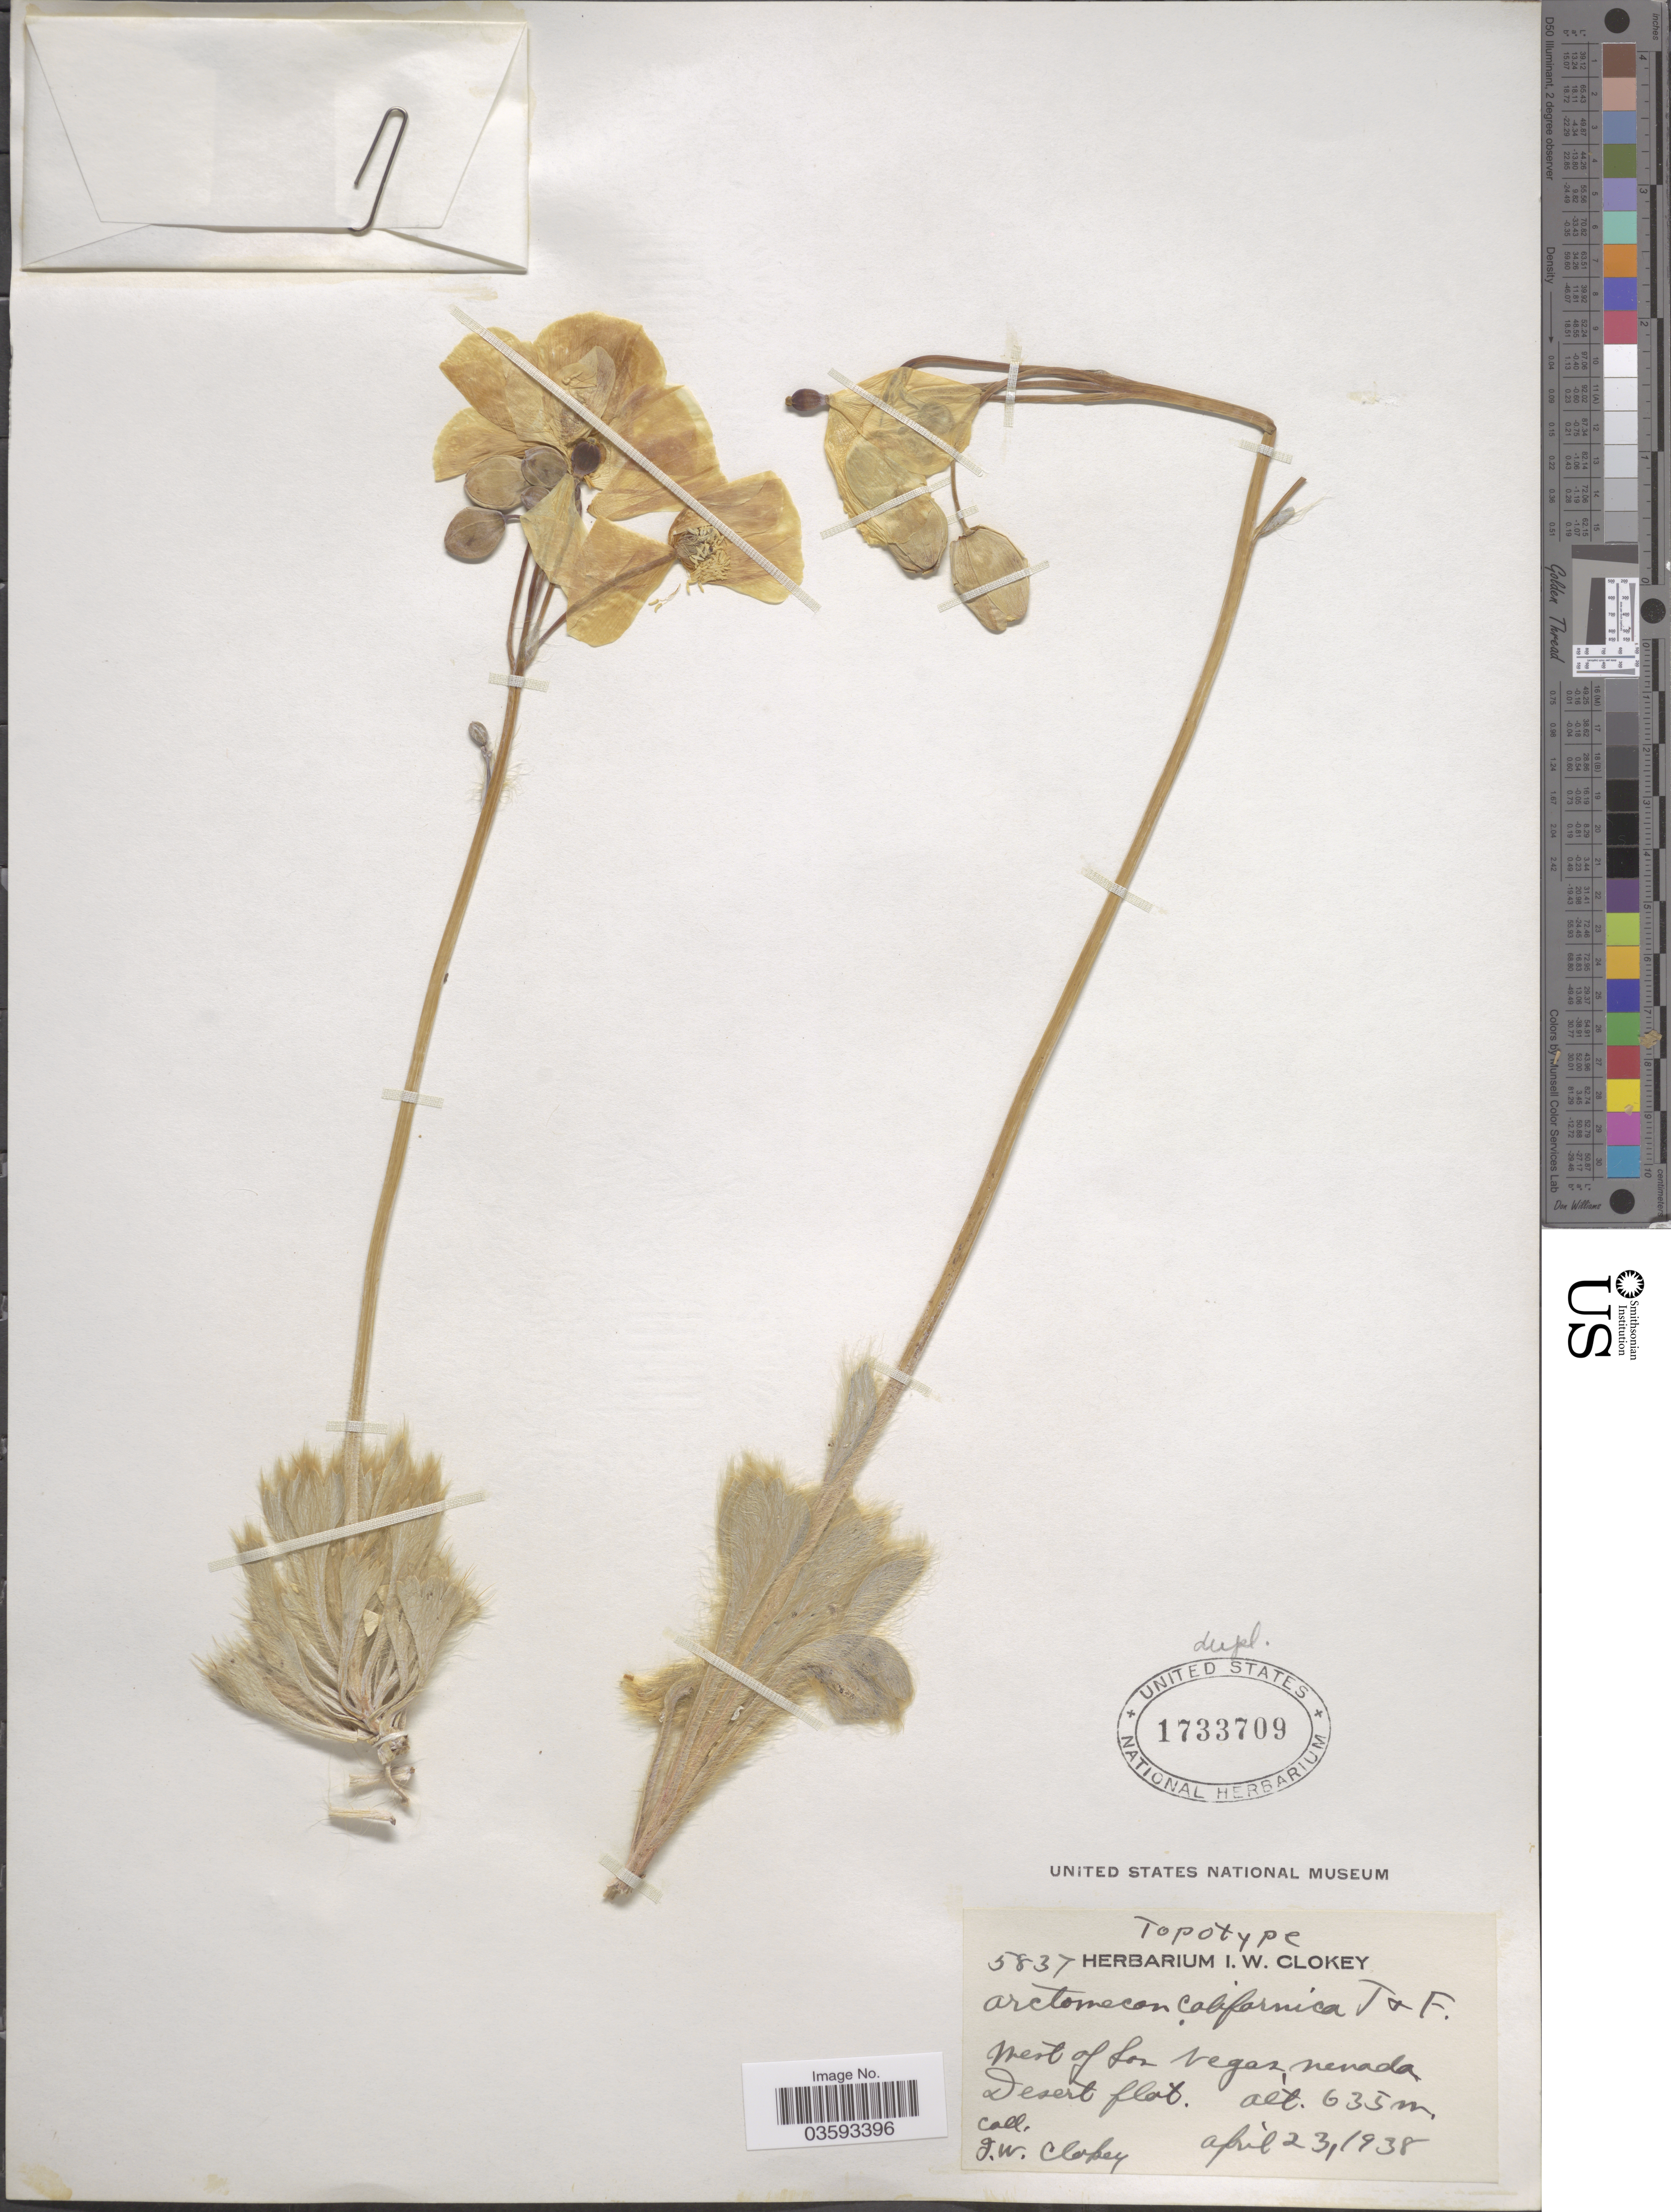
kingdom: Plantae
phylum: Tracheophyta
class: Magnoliopsida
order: Ranunculales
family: Papaveraceae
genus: Arctomecon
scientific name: Arctomecon californica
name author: Torr. & Frém.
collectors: I. W. Clokey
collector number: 5837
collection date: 1938-04-23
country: United States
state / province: Nevada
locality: West of Las Vegas, Desert flat.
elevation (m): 635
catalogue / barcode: US 1733709